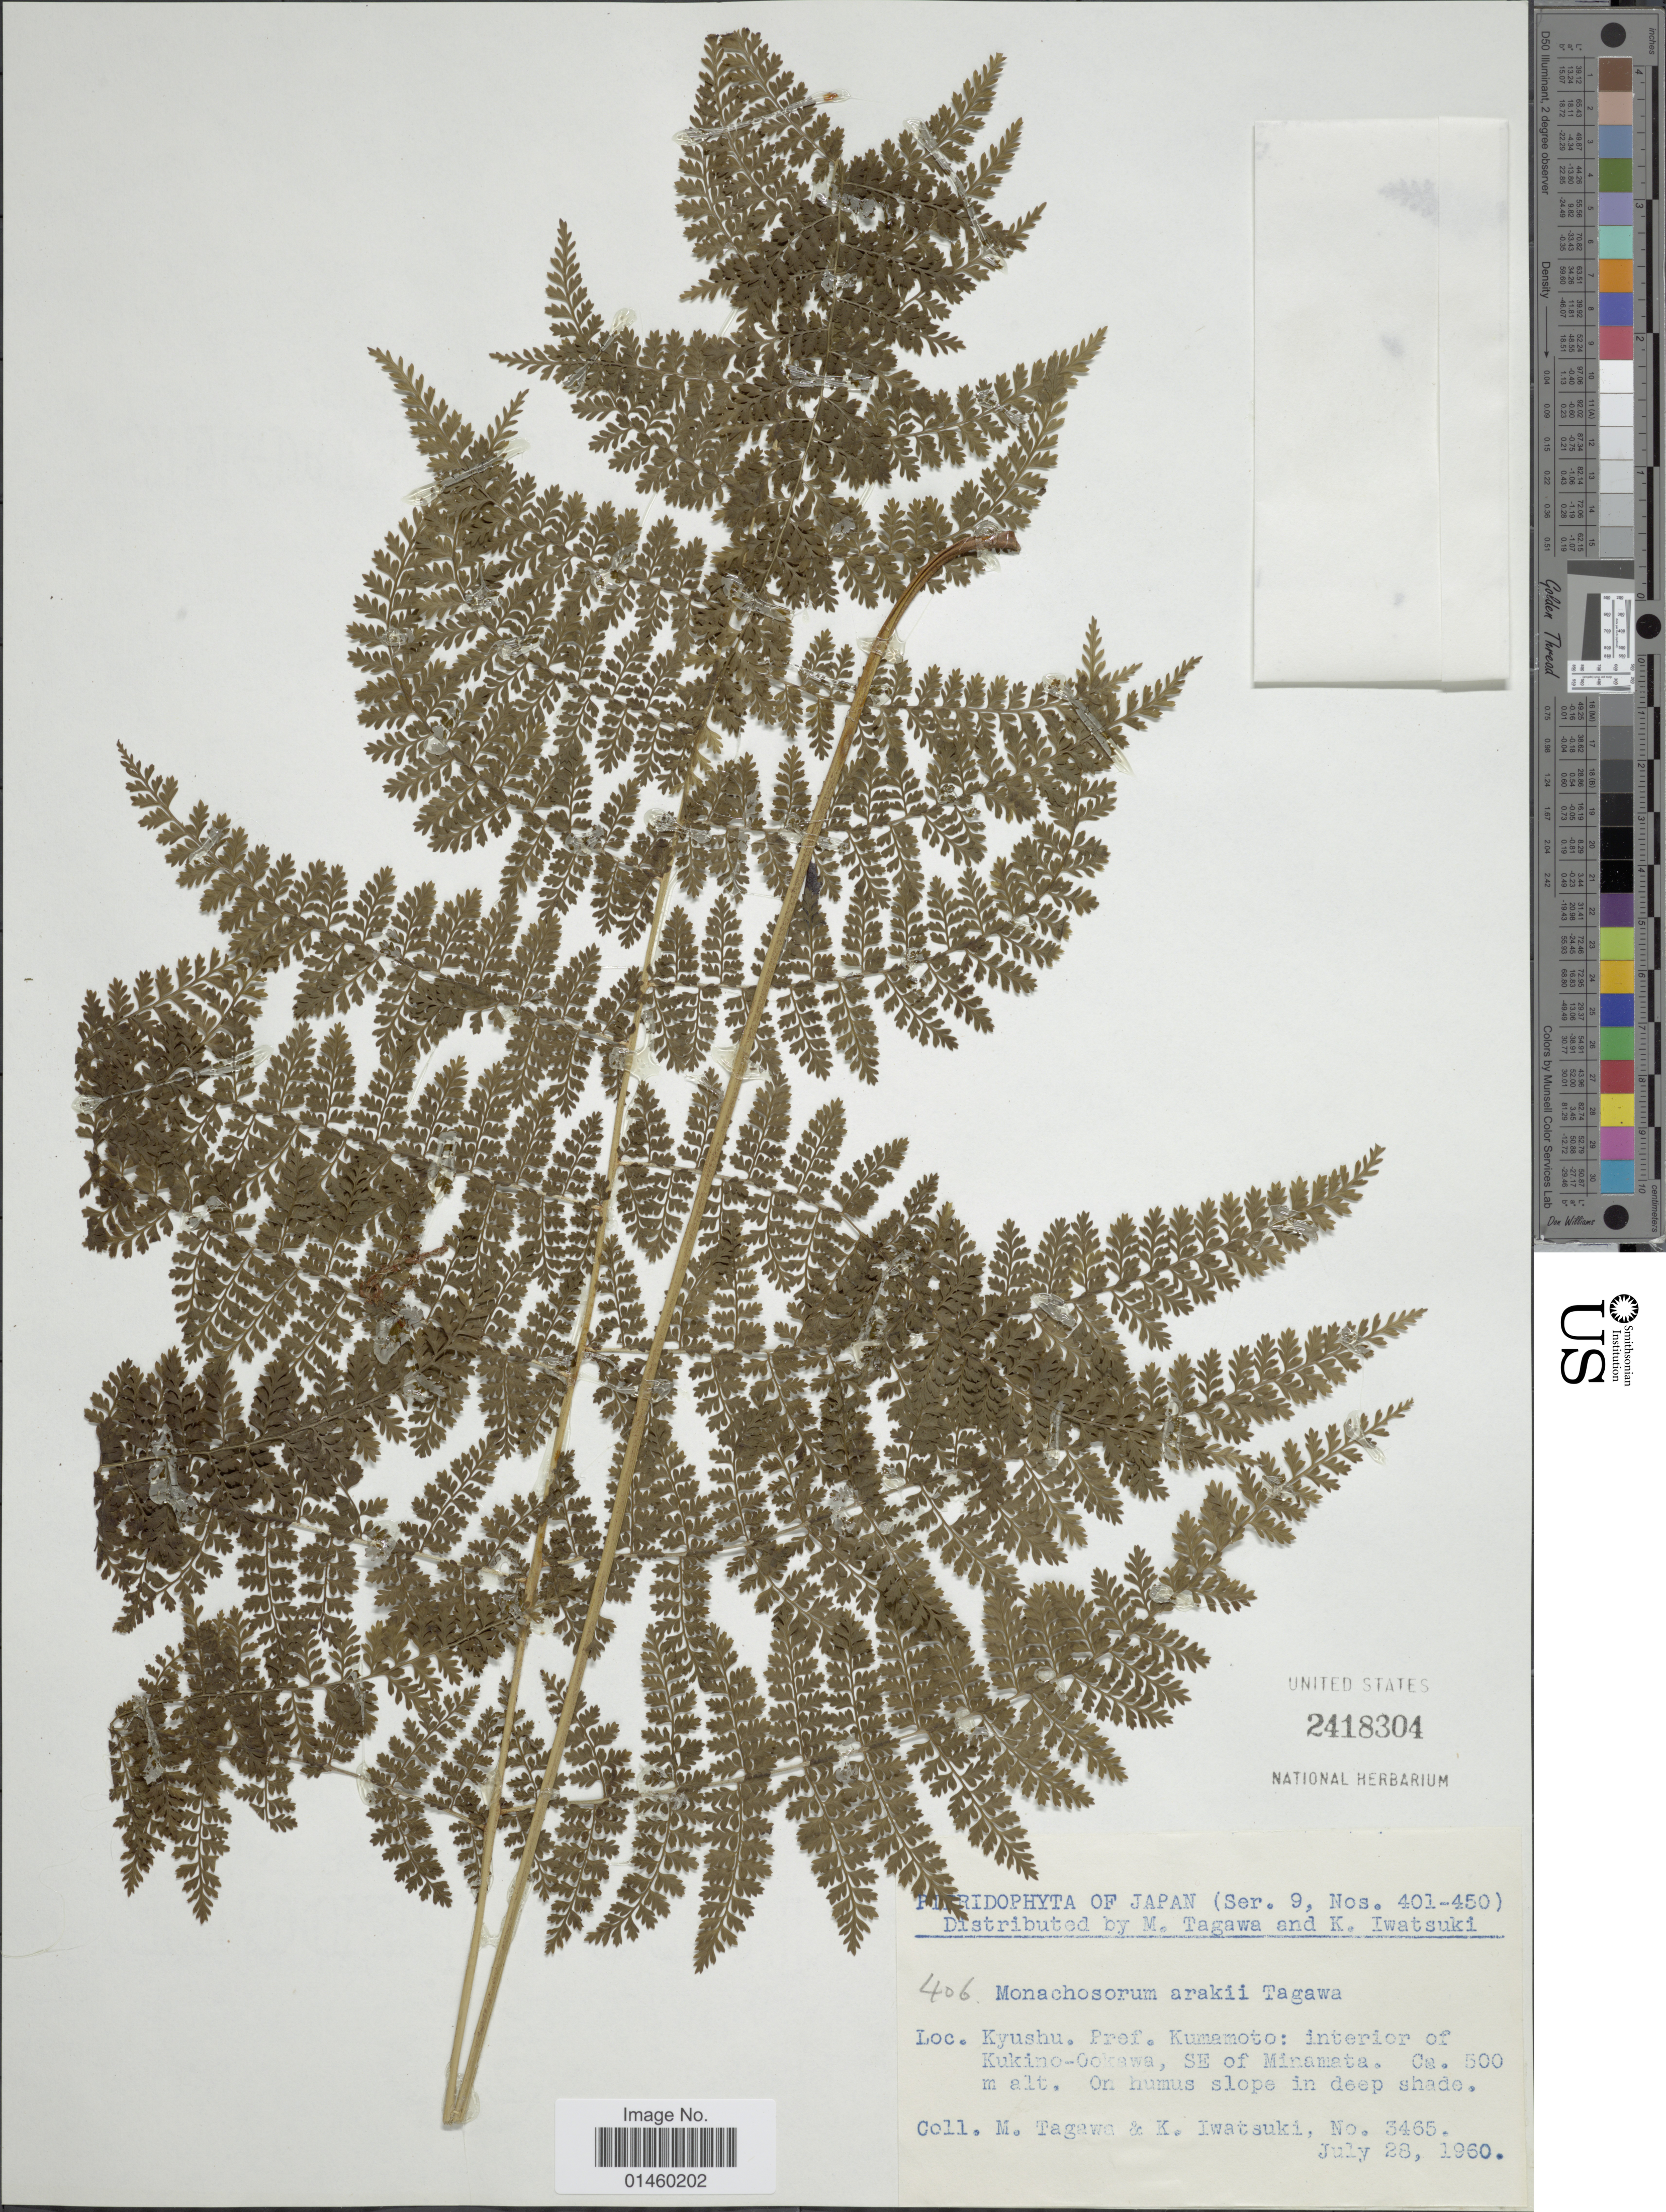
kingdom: Plantae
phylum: Tracheophyta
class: Polypodiopsida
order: Polypodiales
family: Dennstaedtiaceae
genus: Monachosorum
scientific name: Monachosorum arakii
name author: Tagawa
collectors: M. Tagawa & K. Iwatsuki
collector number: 3456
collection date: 1960-07-28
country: Japan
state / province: Kumamoto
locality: Kyushu. Pref. Kumamoto: interior of Kukino-Ookawa, SE of Minamata.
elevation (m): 500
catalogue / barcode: US 2418304